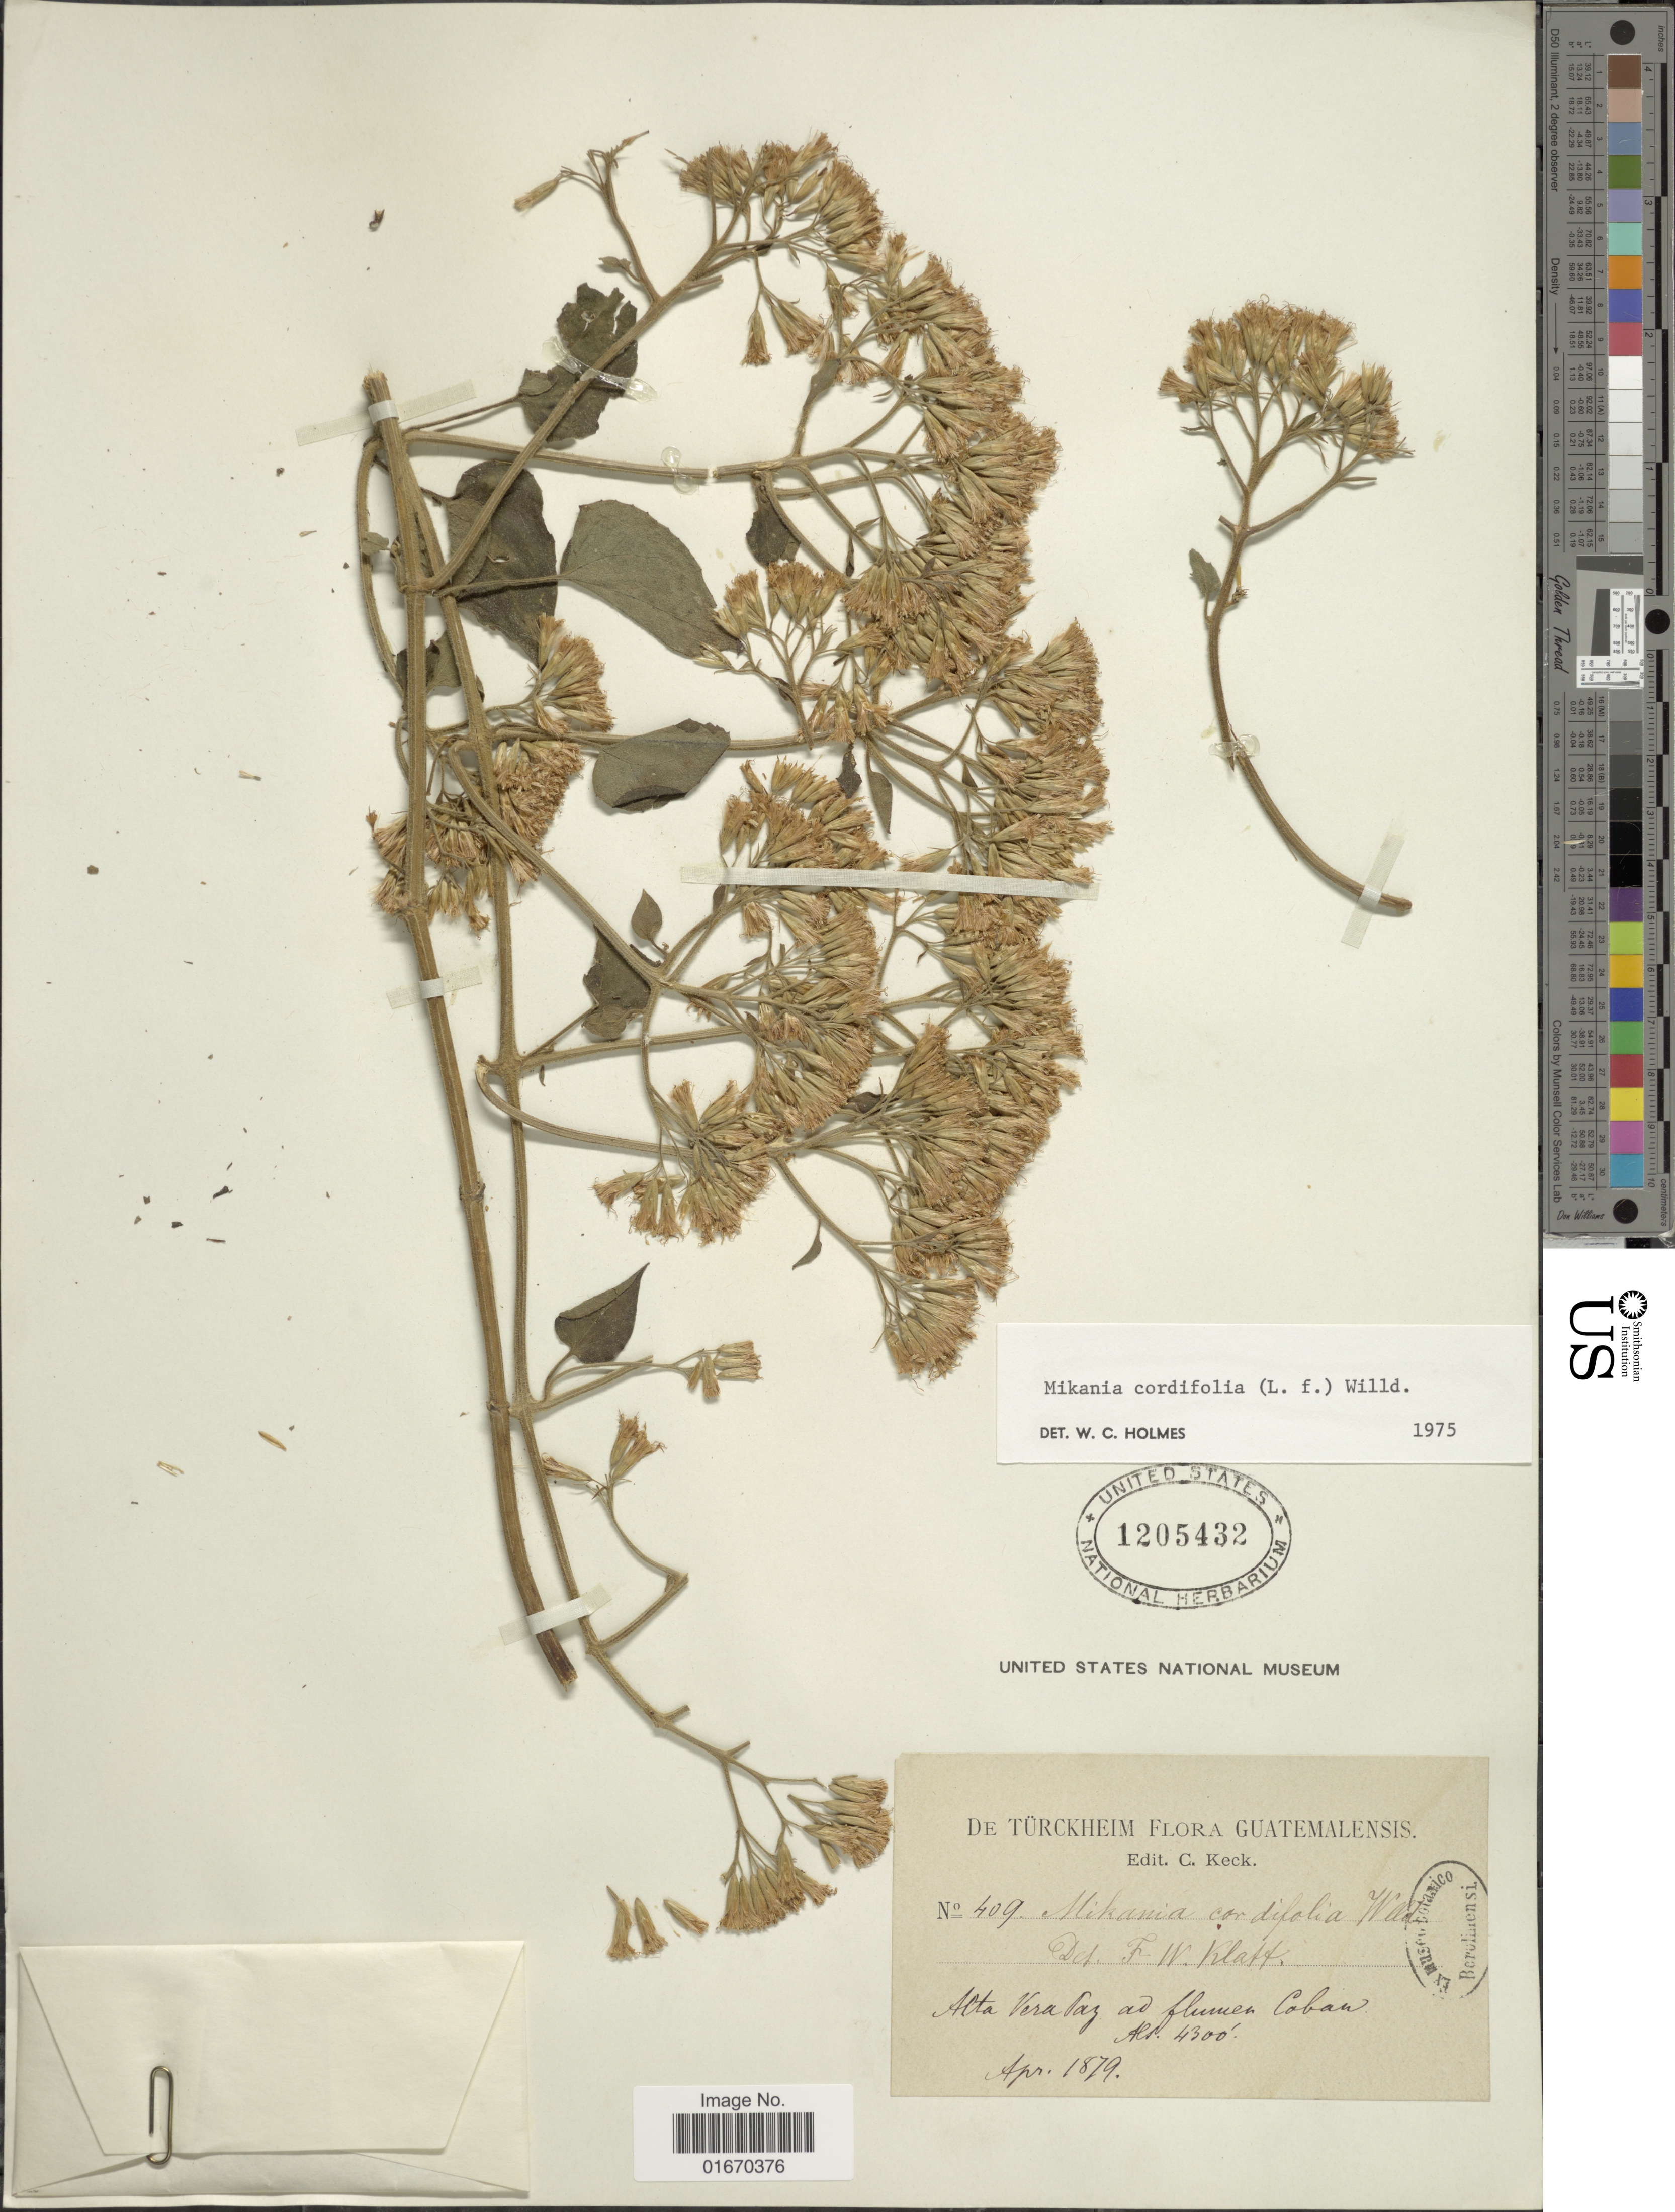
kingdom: Plantae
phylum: Tracheophyta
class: Magnoliopsida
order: Asterales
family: Asteraceae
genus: Mikania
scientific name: Mikania cordifolia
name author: Kunth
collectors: -. De Türckheim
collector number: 409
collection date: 1879-04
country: Guatemala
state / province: Alta Verapaz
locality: Ad flumen Coban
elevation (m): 1311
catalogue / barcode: US 1205432